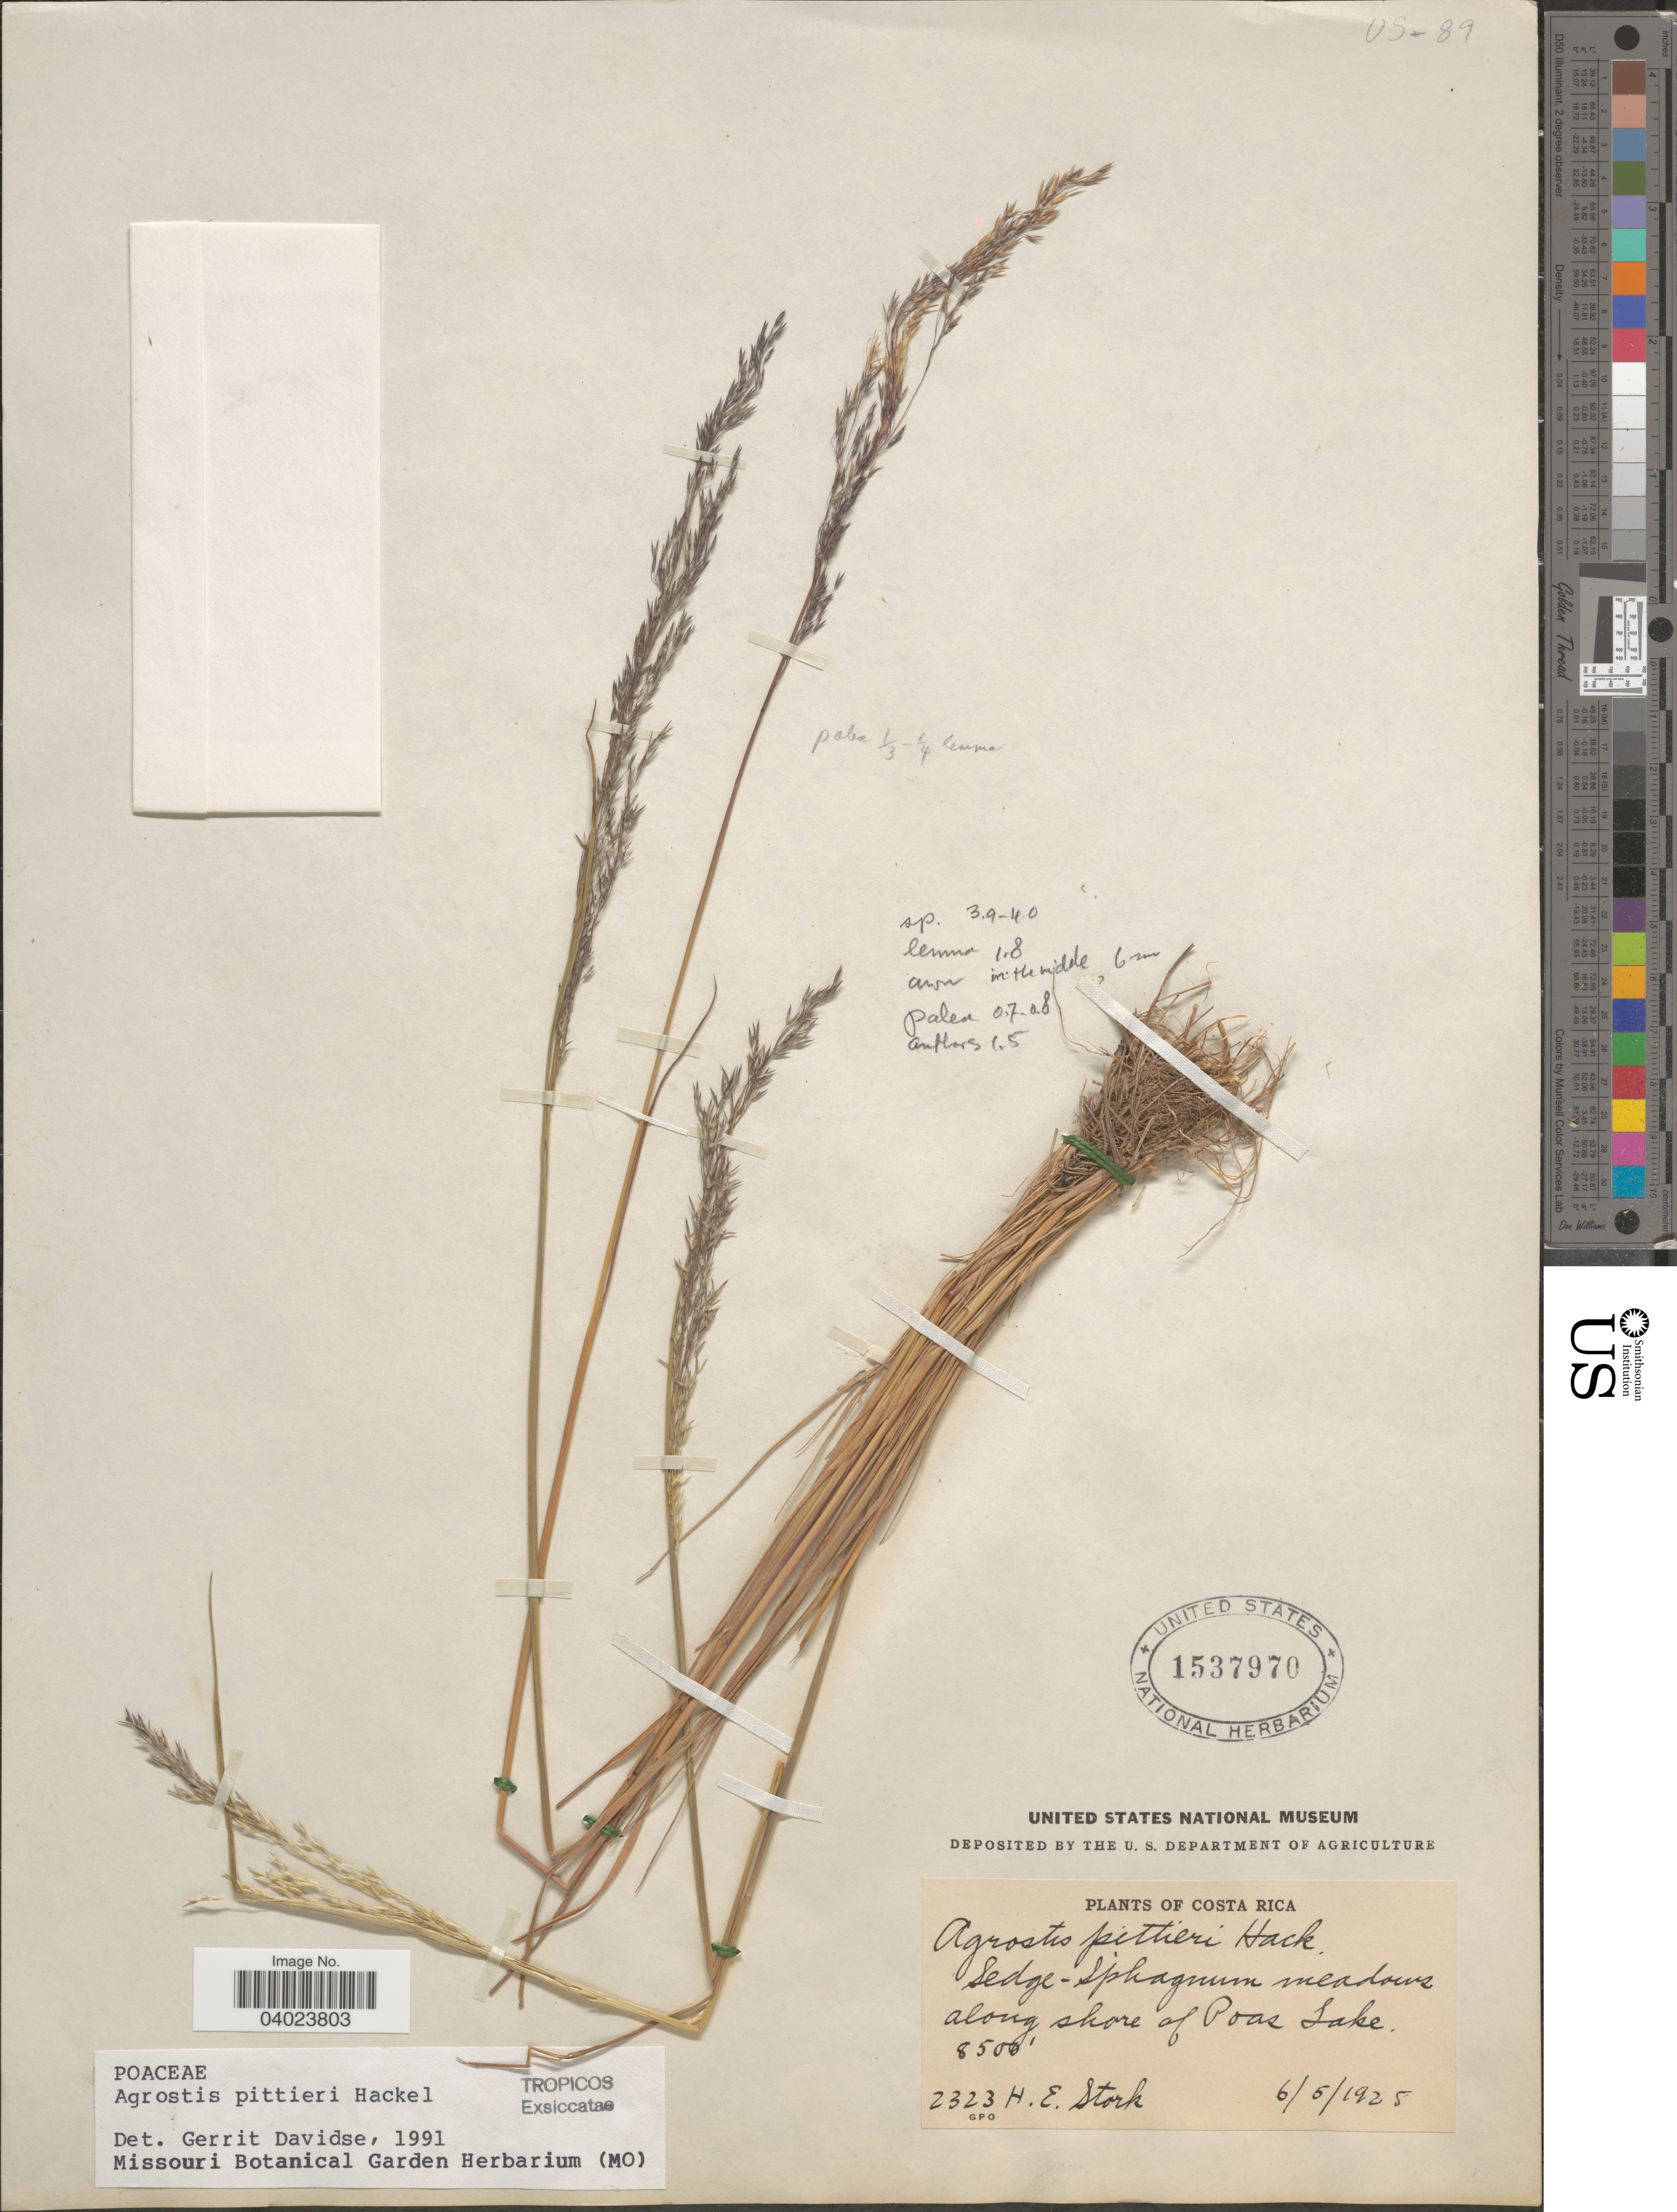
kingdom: Plantae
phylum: Tracheophyta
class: Liliopsida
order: Poales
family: Poaceae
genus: Agrostis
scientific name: Agrostis pittieri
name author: Hack.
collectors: H. E. Stork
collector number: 2323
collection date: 1925-05-06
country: Costa Rica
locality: Sedge-Sphagnum meadows along shore of Poas Lake.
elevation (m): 2591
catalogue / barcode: US 1537970